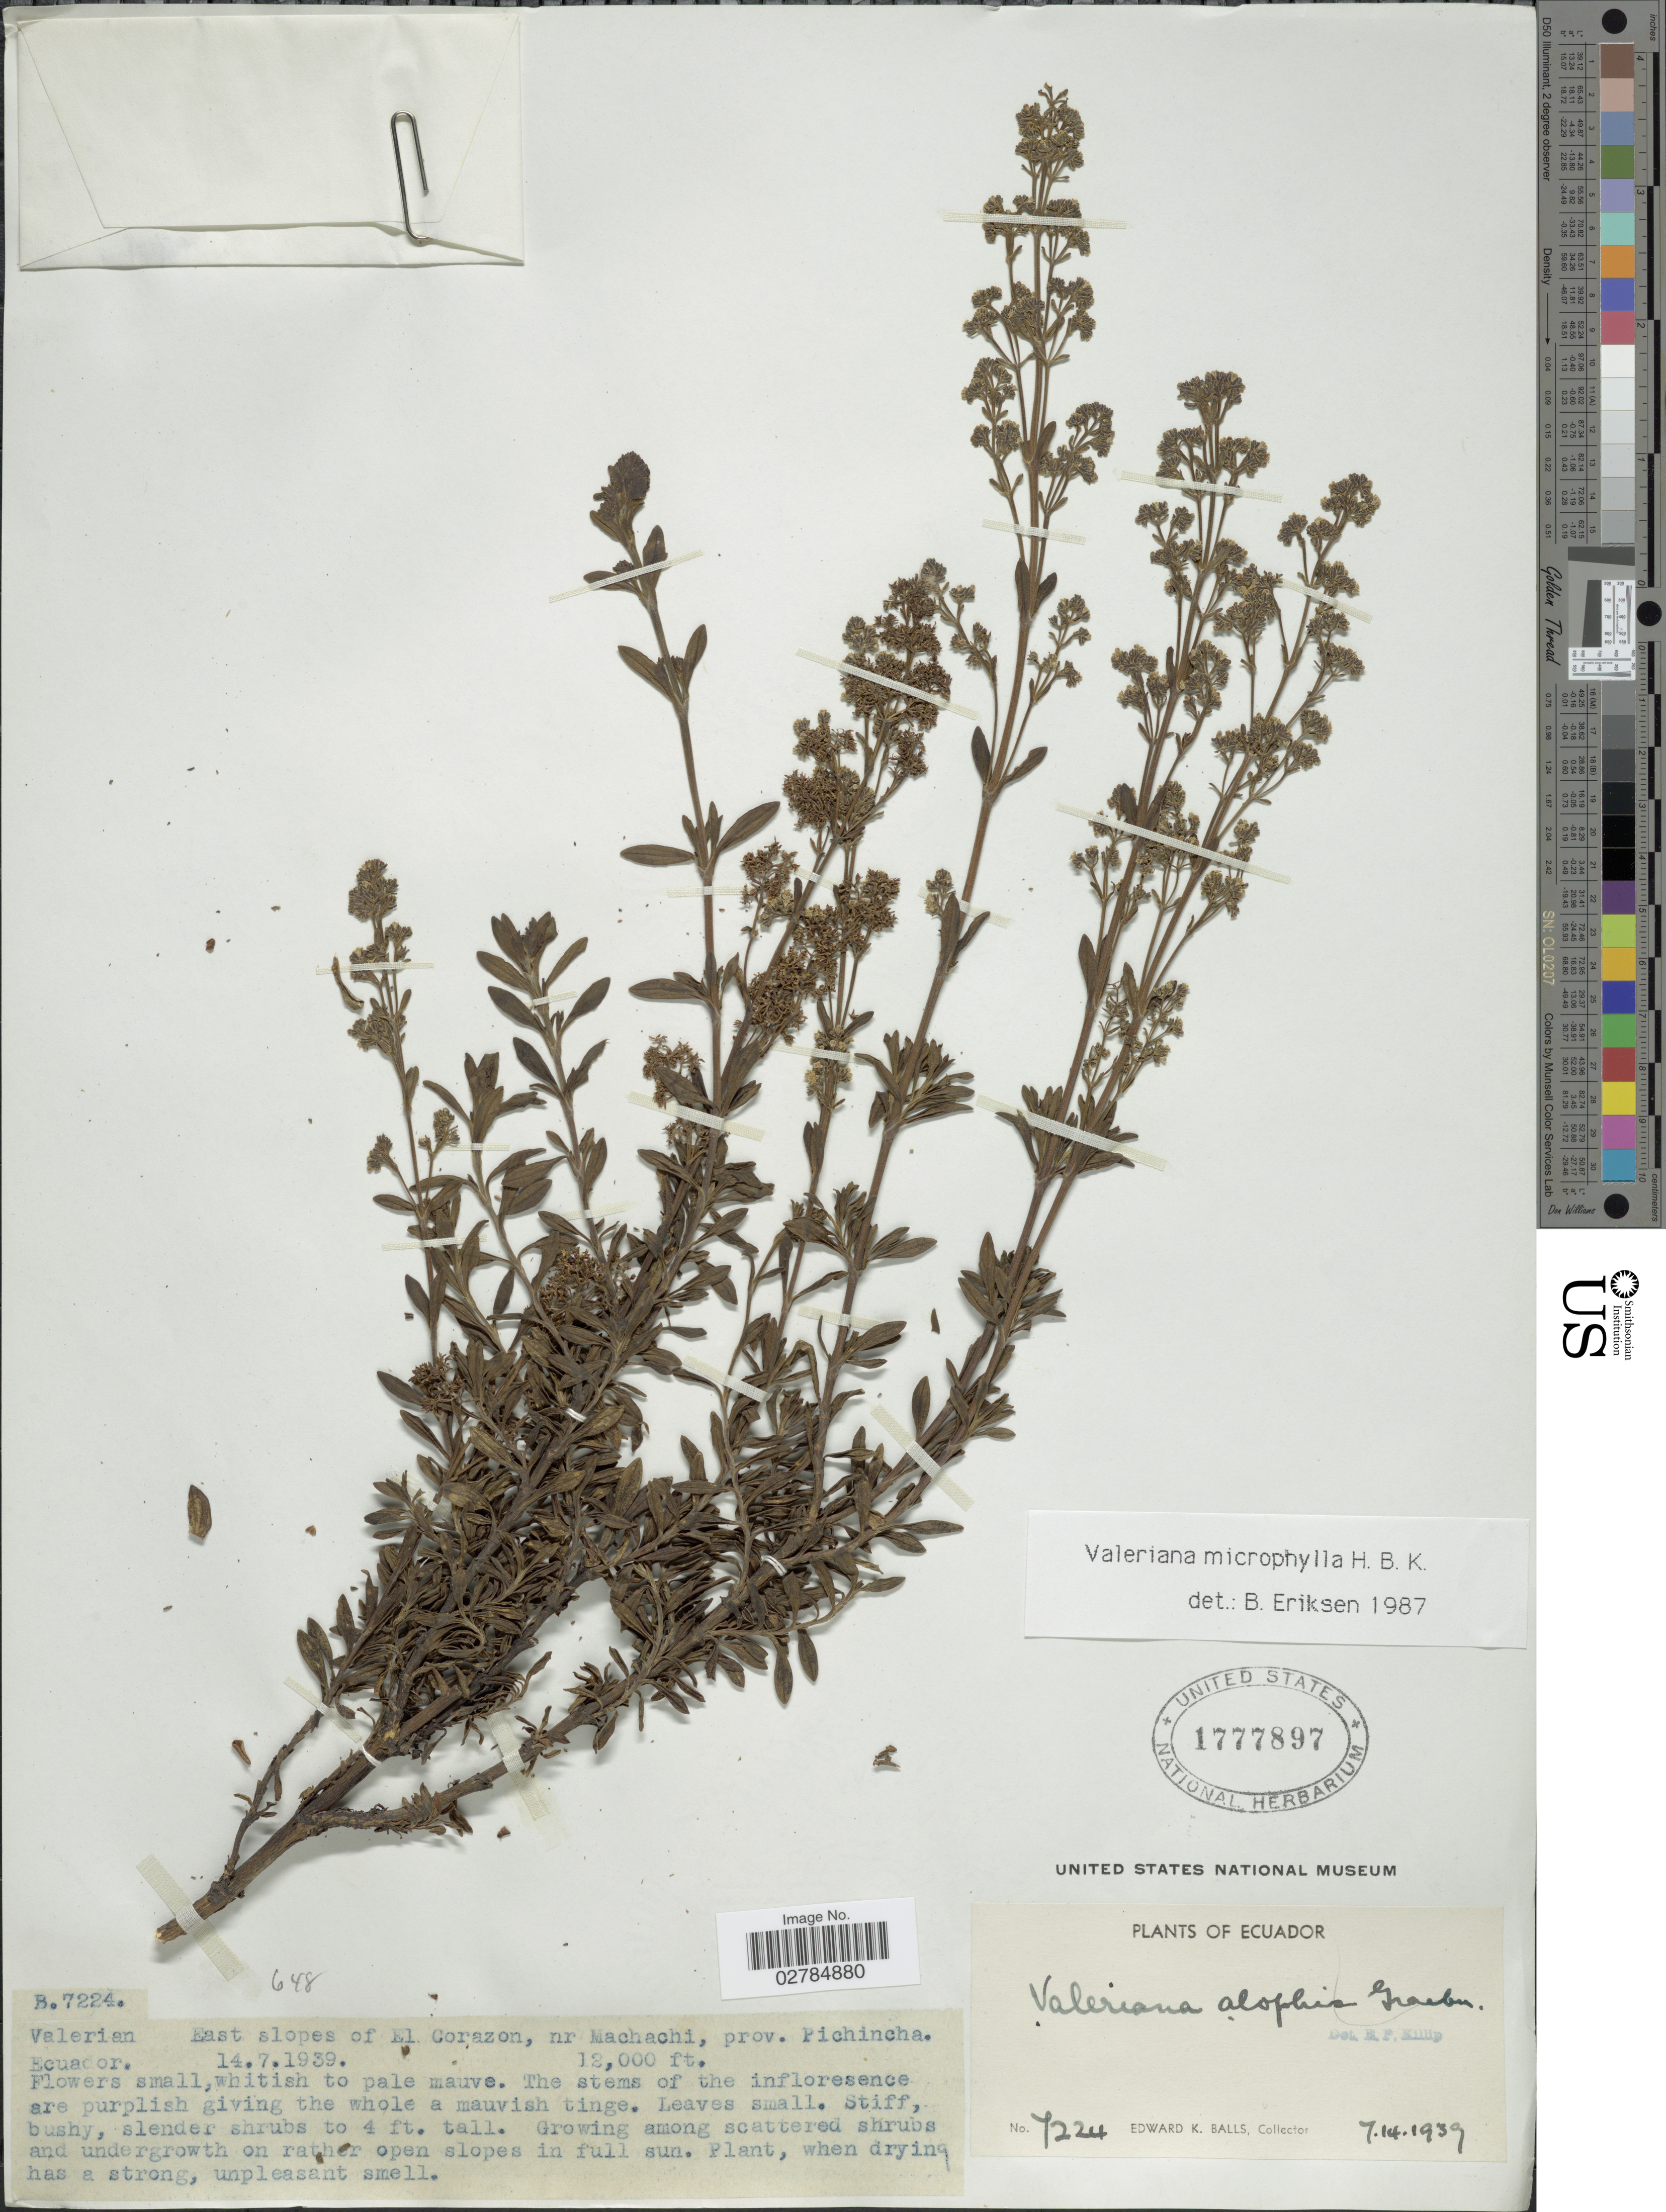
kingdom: Plantae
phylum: Tracheophyta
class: Magnoliopsida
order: Dipsacales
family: Caprifoliaceae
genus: Valeriana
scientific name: Valeriana microphylla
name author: Kunth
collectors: E. K. Balls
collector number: B7224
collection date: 1939-07-14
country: Ecuador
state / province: Pichincha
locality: East slopes of El Corazon, nr Machachi.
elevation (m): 3658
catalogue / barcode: US 1777897